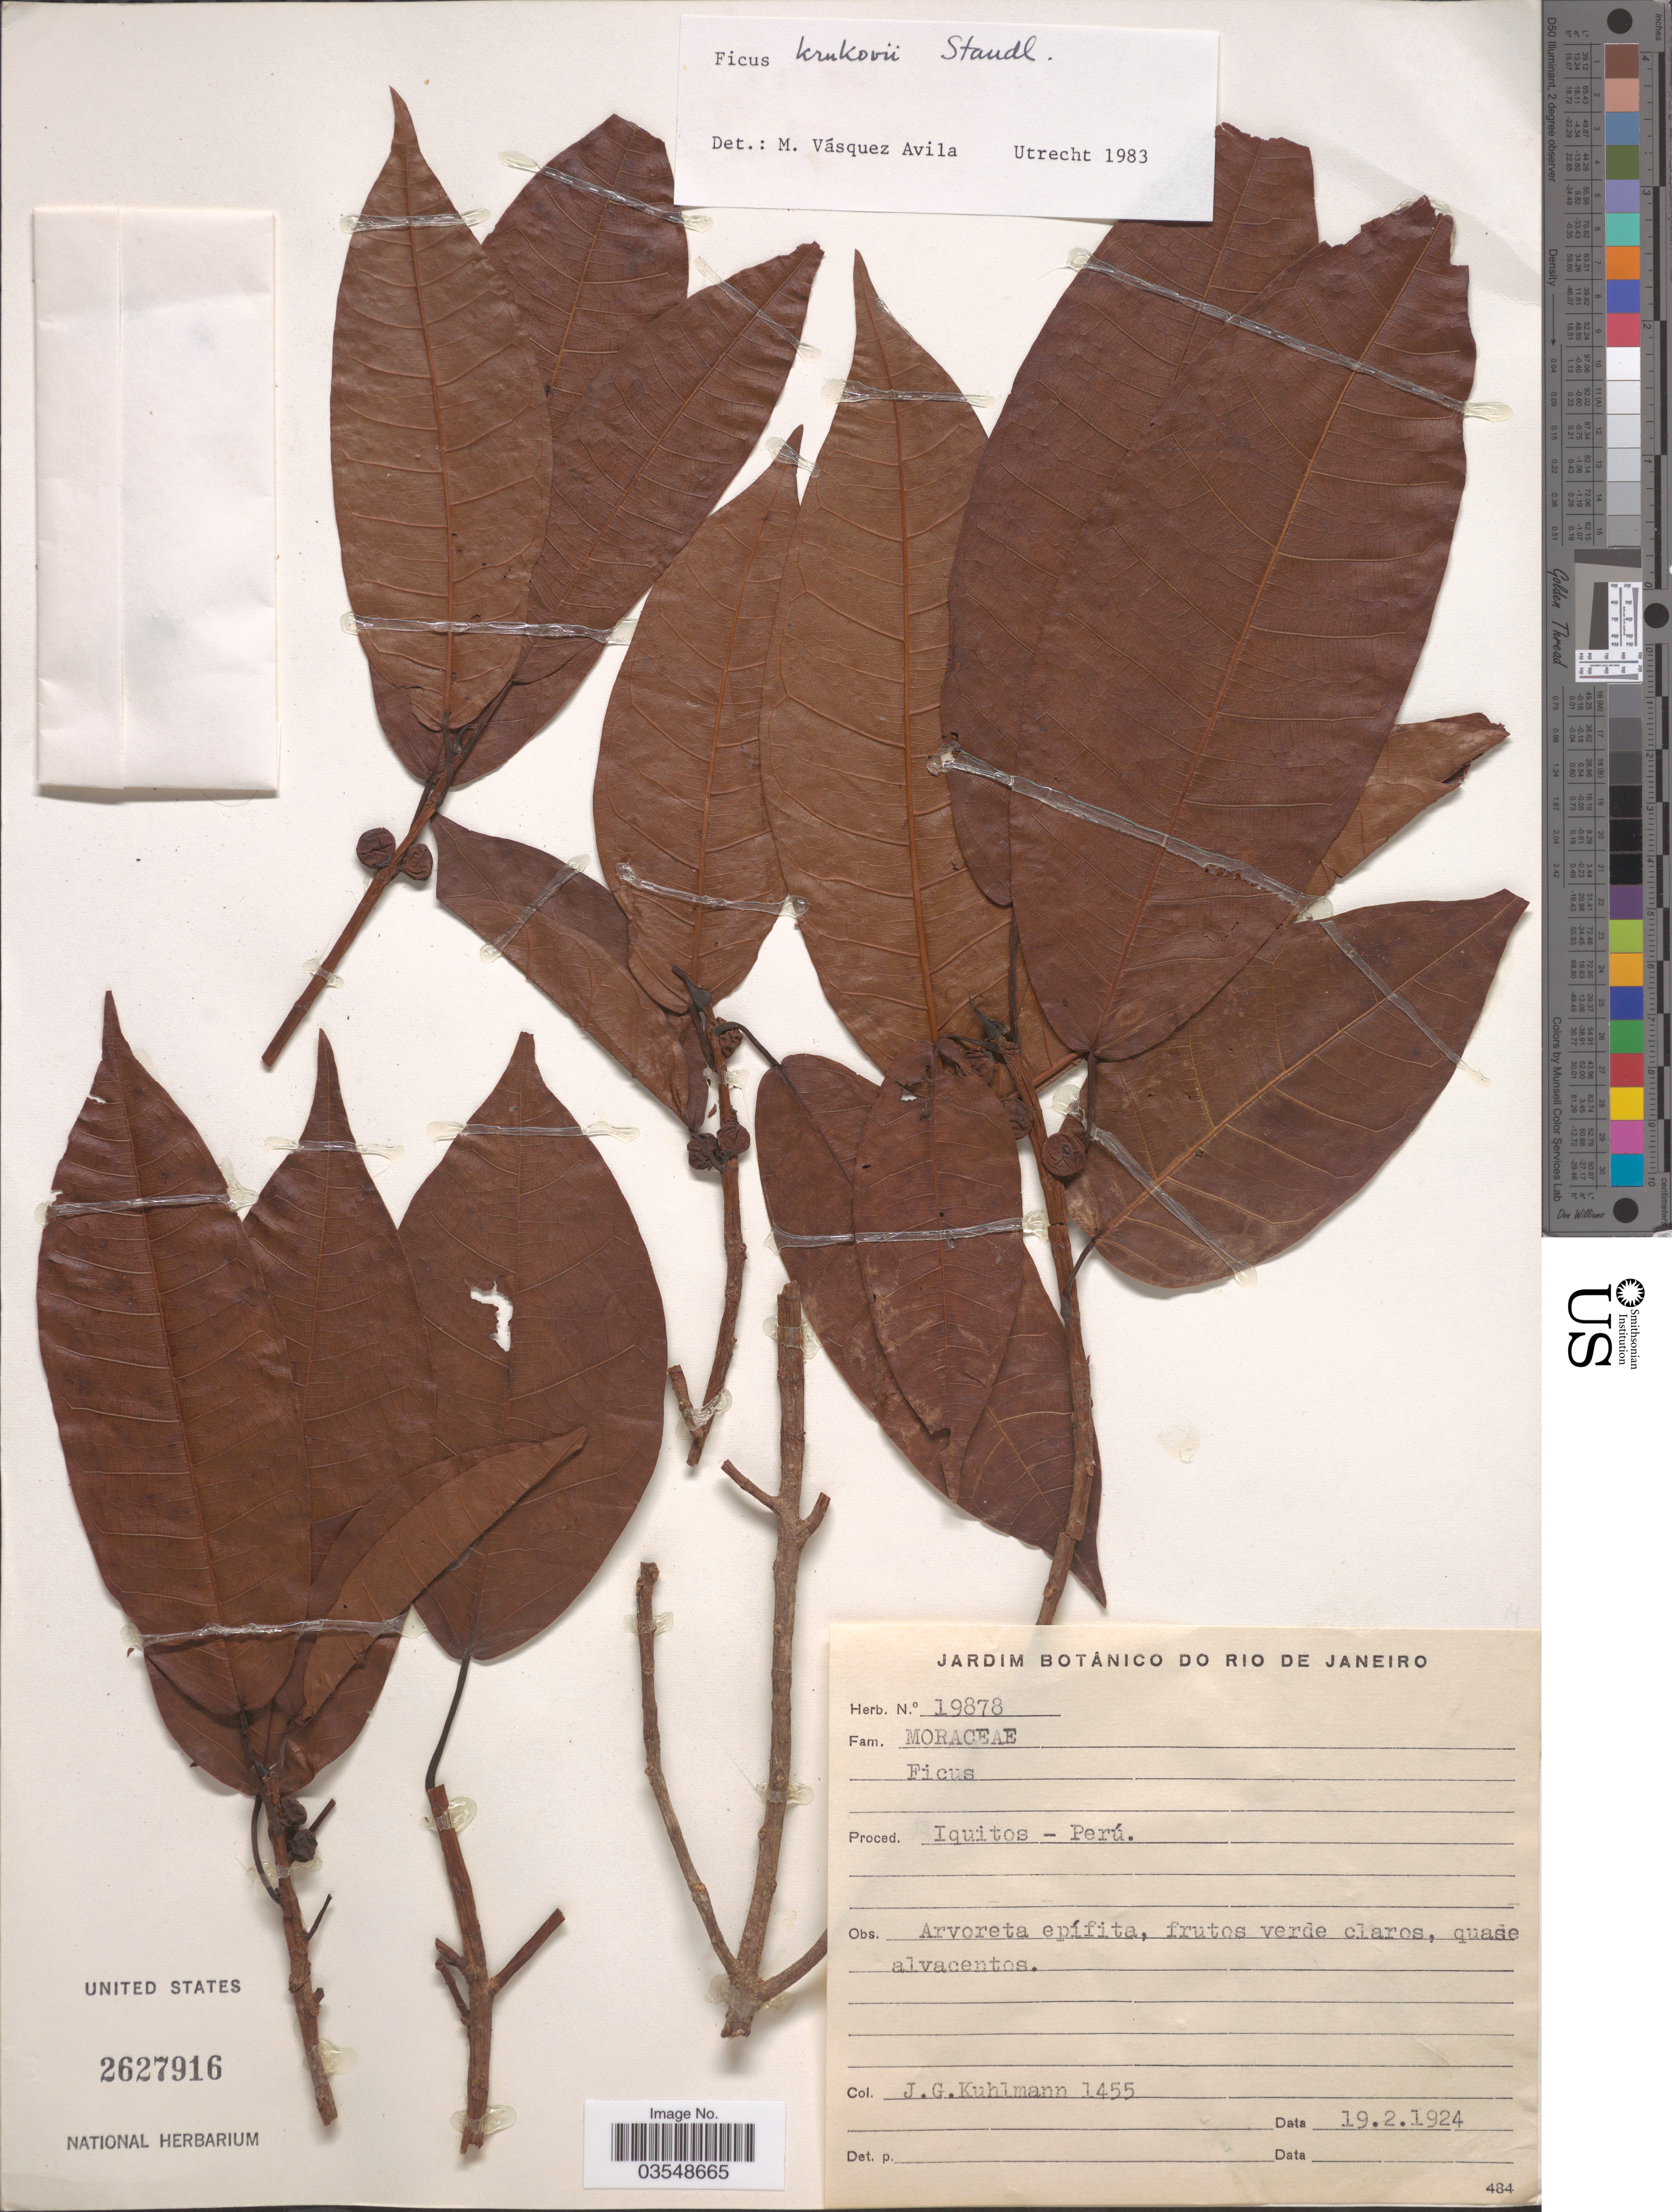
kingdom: Plantae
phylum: Tracheophyta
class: Magnoliopsida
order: Rosales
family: Moraceae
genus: Ficus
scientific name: Ficus krukovii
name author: Standl.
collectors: J. G. Kuhlmann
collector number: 1455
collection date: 1924-02-19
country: Peru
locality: Iquitos.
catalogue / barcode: US 2627916